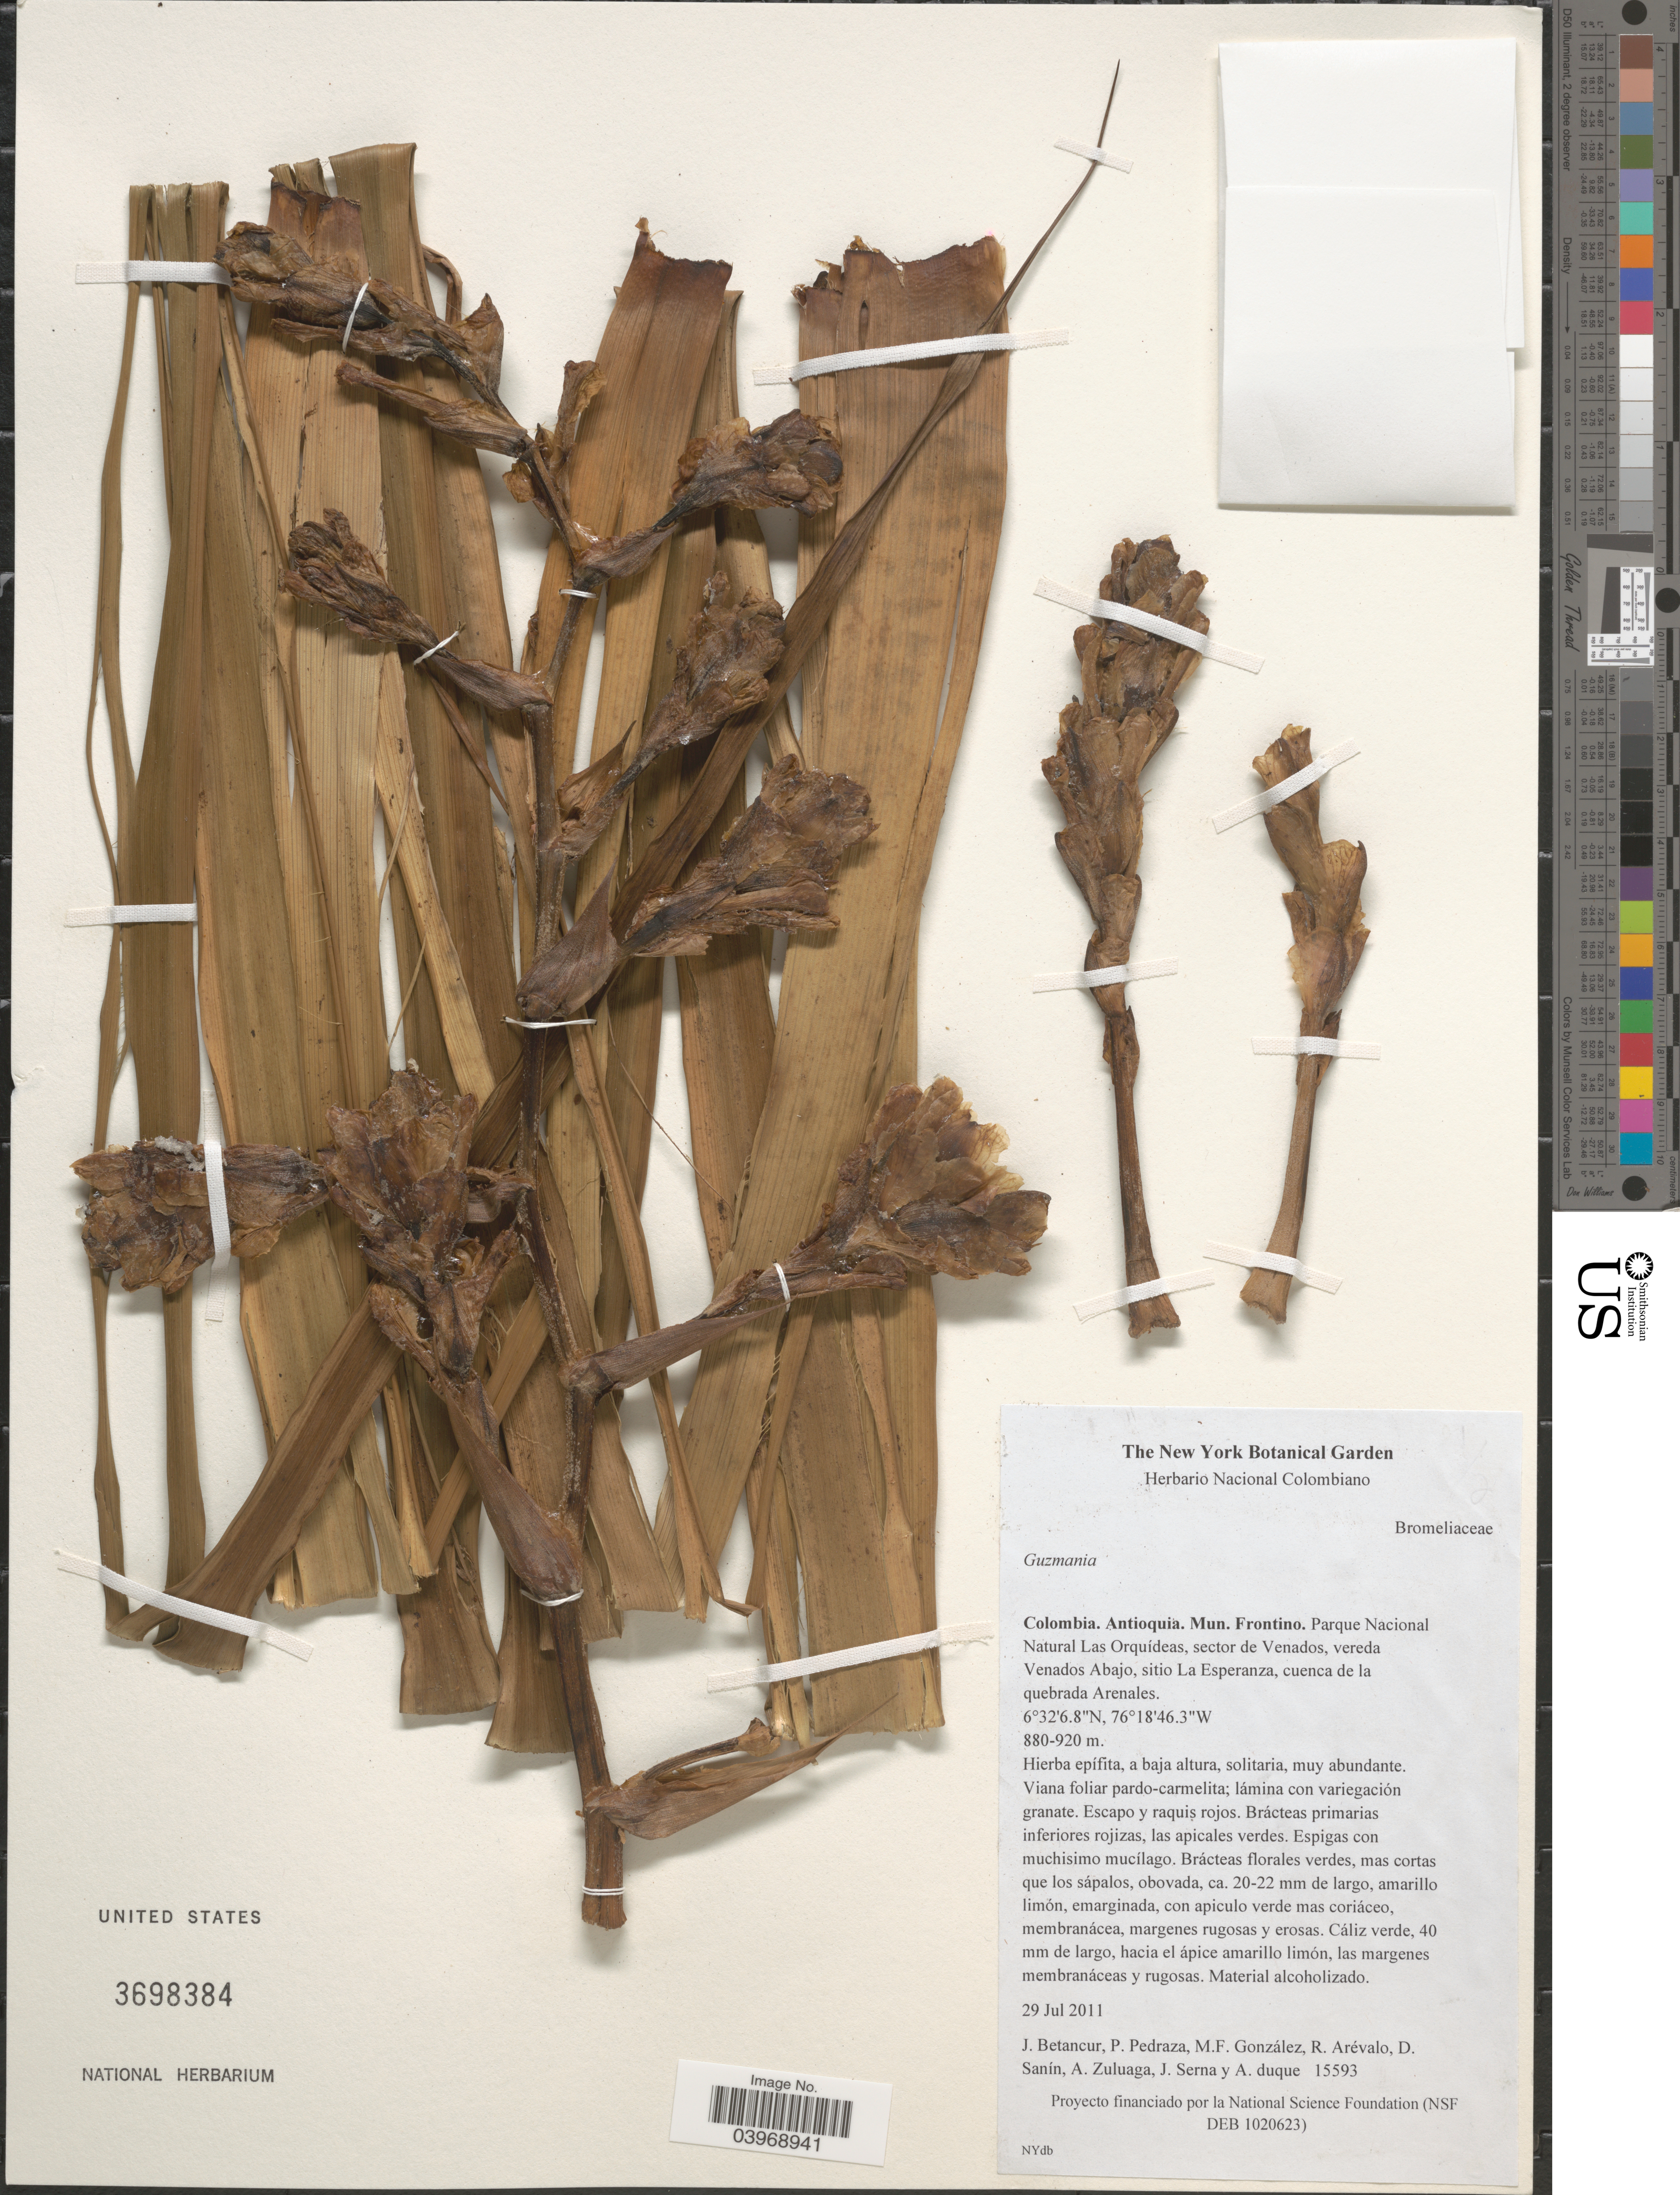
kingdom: Plantae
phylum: Tracheophyta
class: Liliopsida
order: Poales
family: Bromeliaceae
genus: Guzmania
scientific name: Guzmania sp.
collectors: J. Betancur, P. Pedraza, M. Gonzalez, R. Arevalo & et al.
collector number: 15593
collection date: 2011-07-29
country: Colombia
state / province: Antioquia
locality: Mun. Frontino. Parque Nacional Natural Las Orquídeas, sector de Venados, vereda Venados Abajo, sitio La Esperanza, cuenca de la quebrada Arenales.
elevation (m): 880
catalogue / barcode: US 3698384